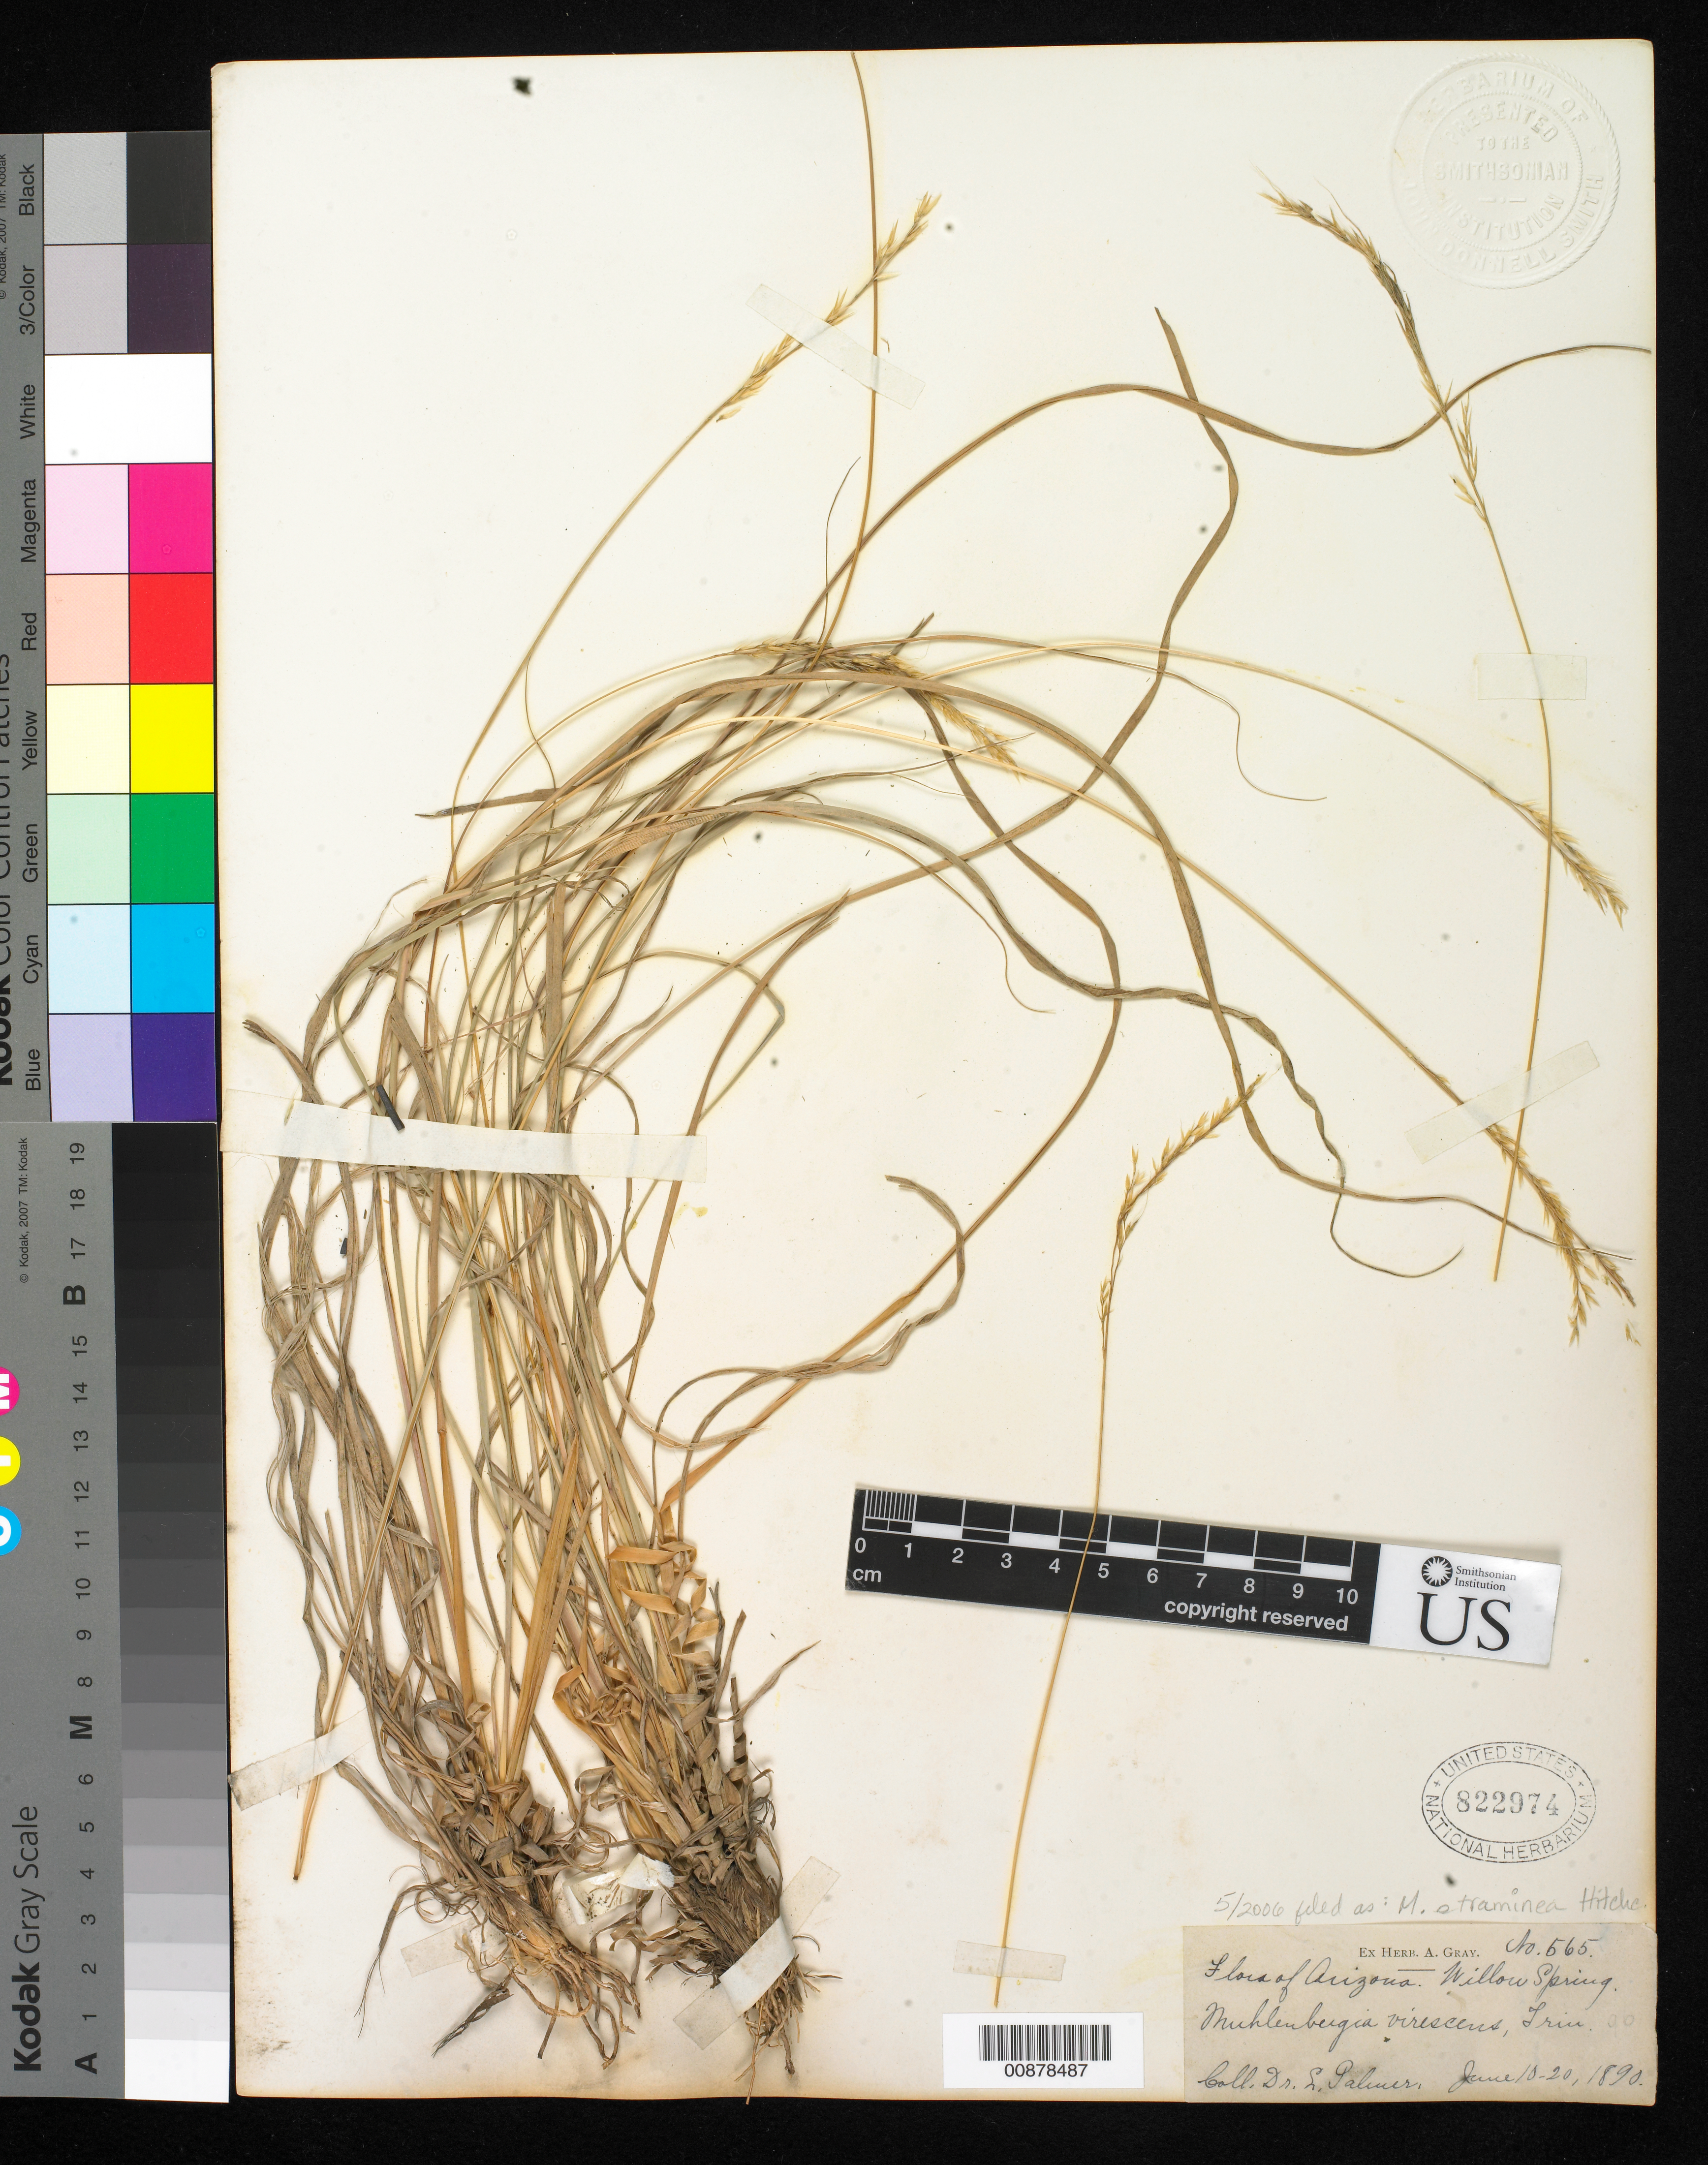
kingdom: Plantae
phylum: Tracheophyta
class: Liliopsida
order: Poales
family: Poaceae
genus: Muhlenbergia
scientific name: Muhlenbergia straminea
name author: Hitchc.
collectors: E. Palmer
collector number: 565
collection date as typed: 10 Jun 1890 to 20 Jun 1890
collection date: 1890-06-10/1890-06-20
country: United States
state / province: Arizona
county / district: Coconino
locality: Willow Spring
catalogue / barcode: US 822974